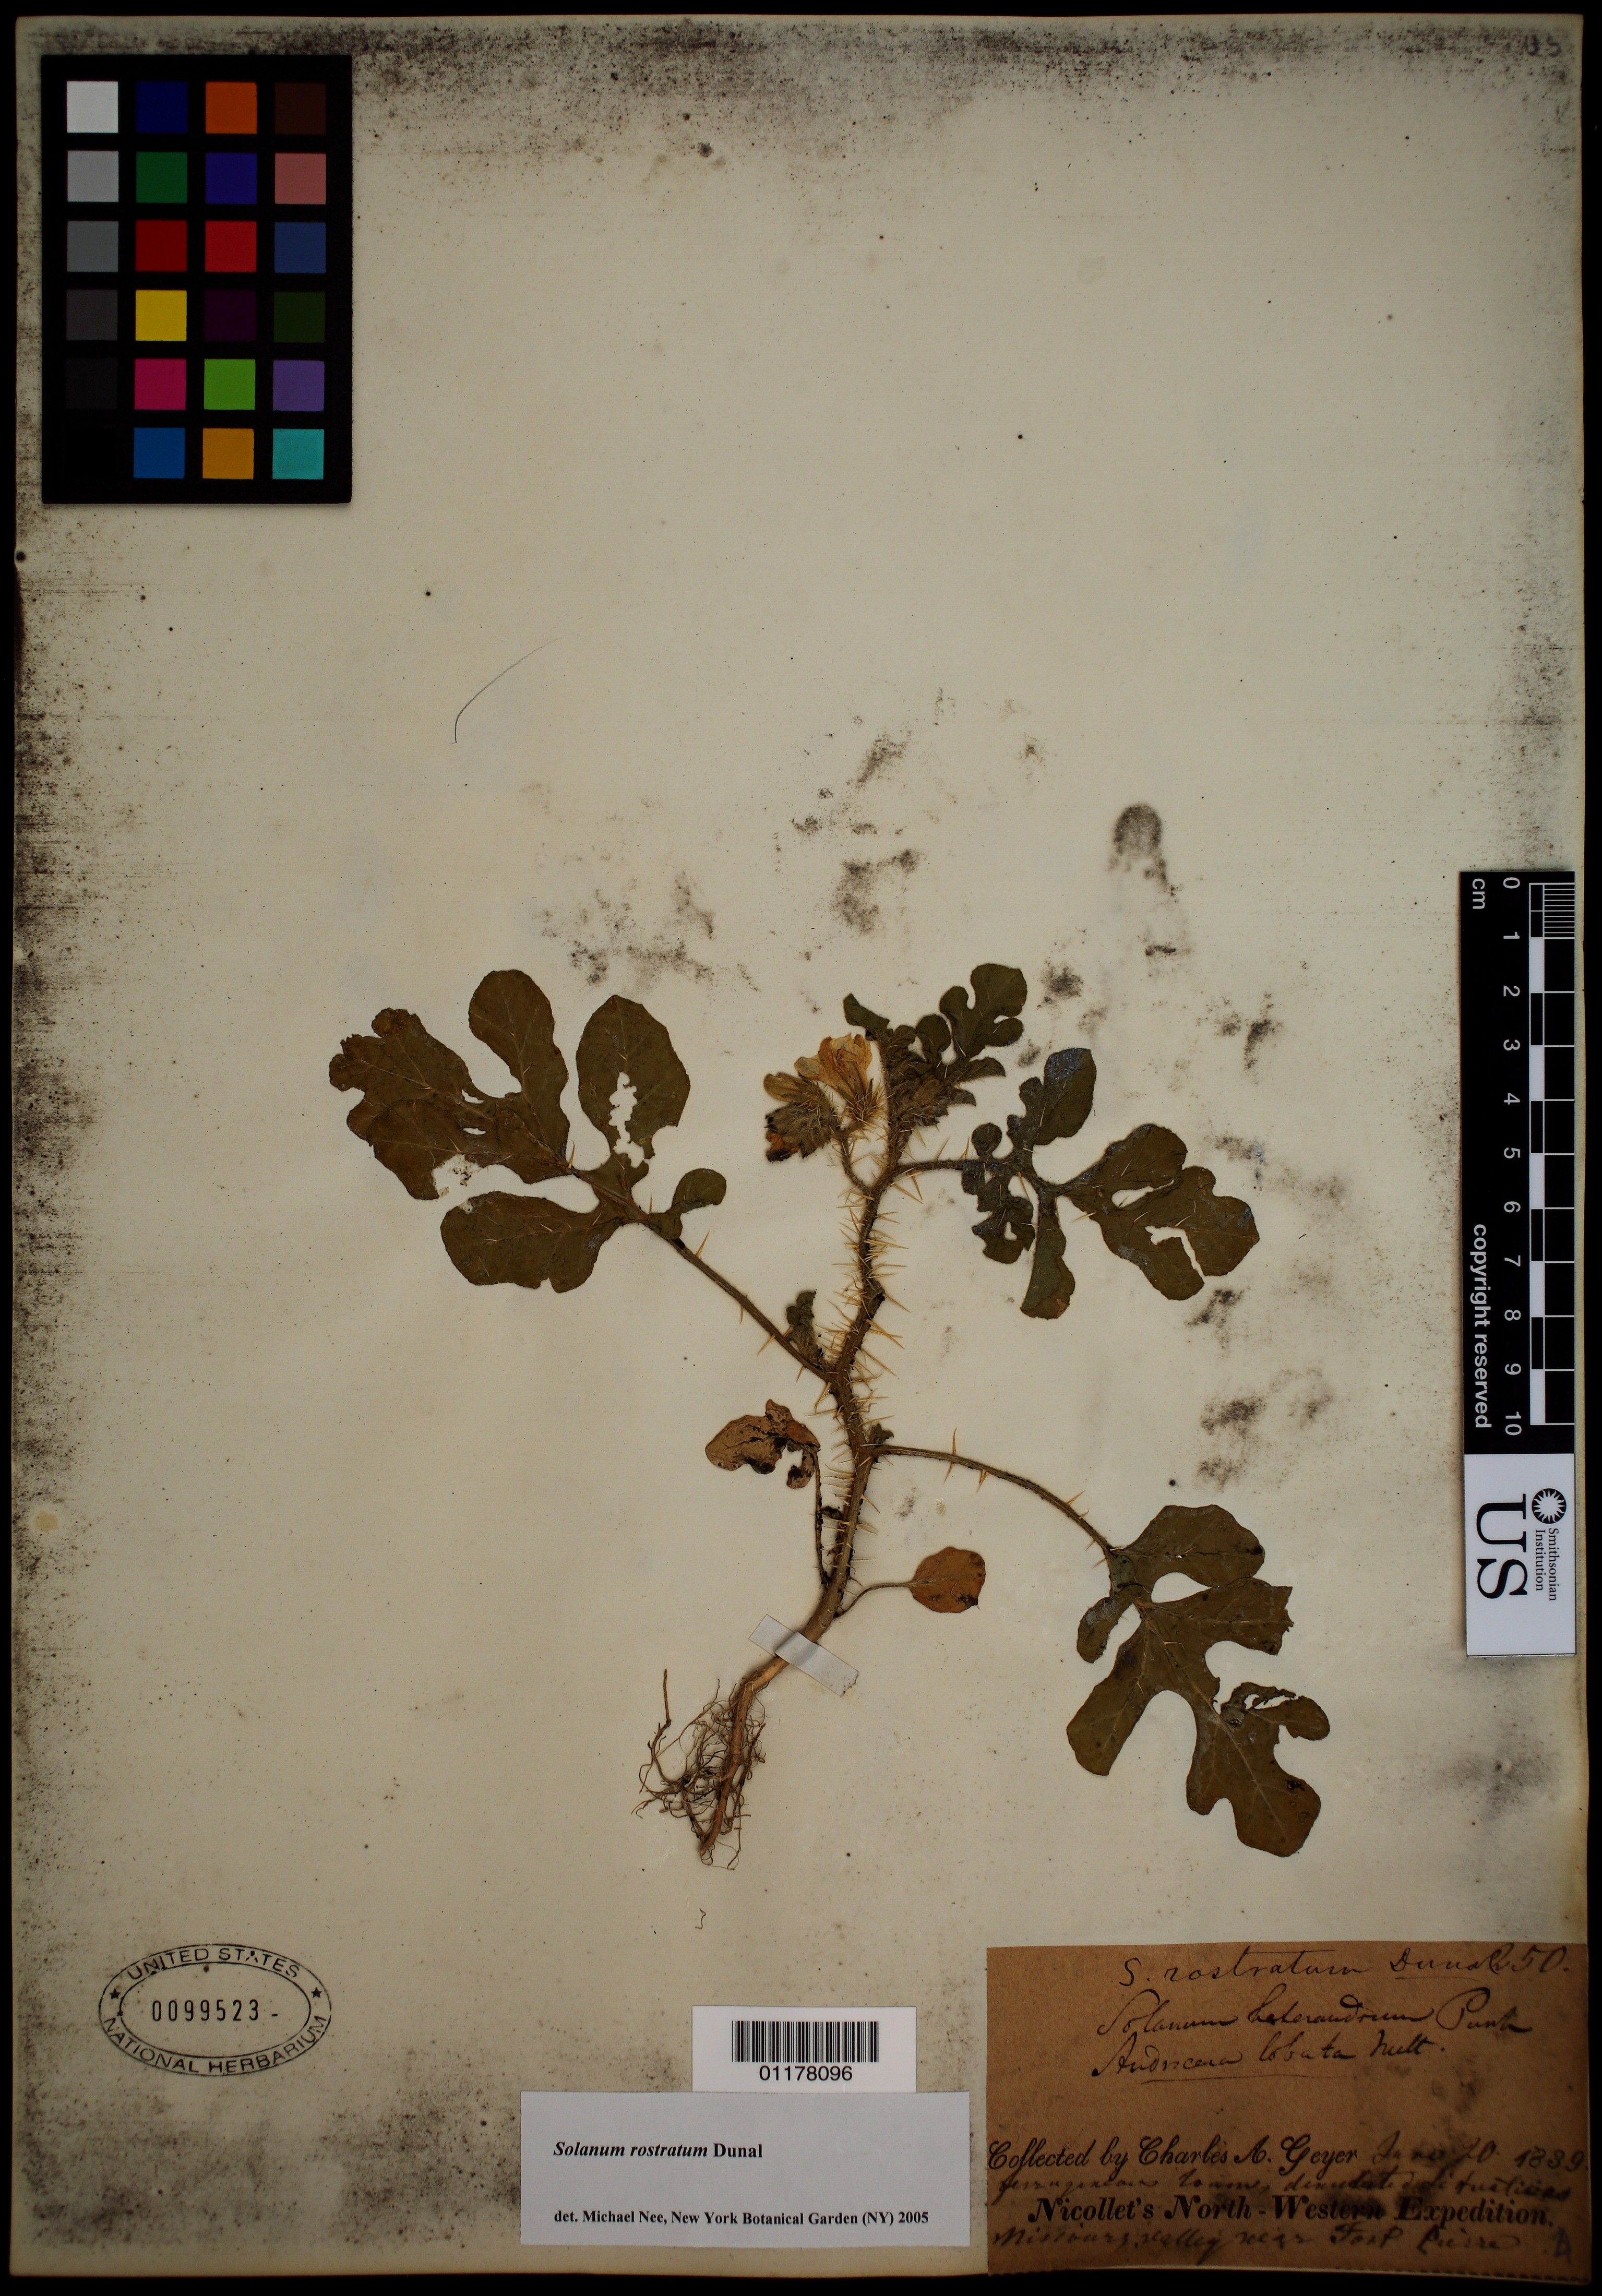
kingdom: Plantae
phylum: Tracheophyta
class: Magnoliopsida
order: Solanales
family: Solanaceae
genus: Solanum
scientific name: Solanum rostratum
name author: Dunal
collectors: C. A. Geyer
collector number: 250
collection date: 1839-06-20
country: United States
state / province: South Dakota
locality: Missouri Valley near Fort Pierre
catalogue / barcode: US 99523